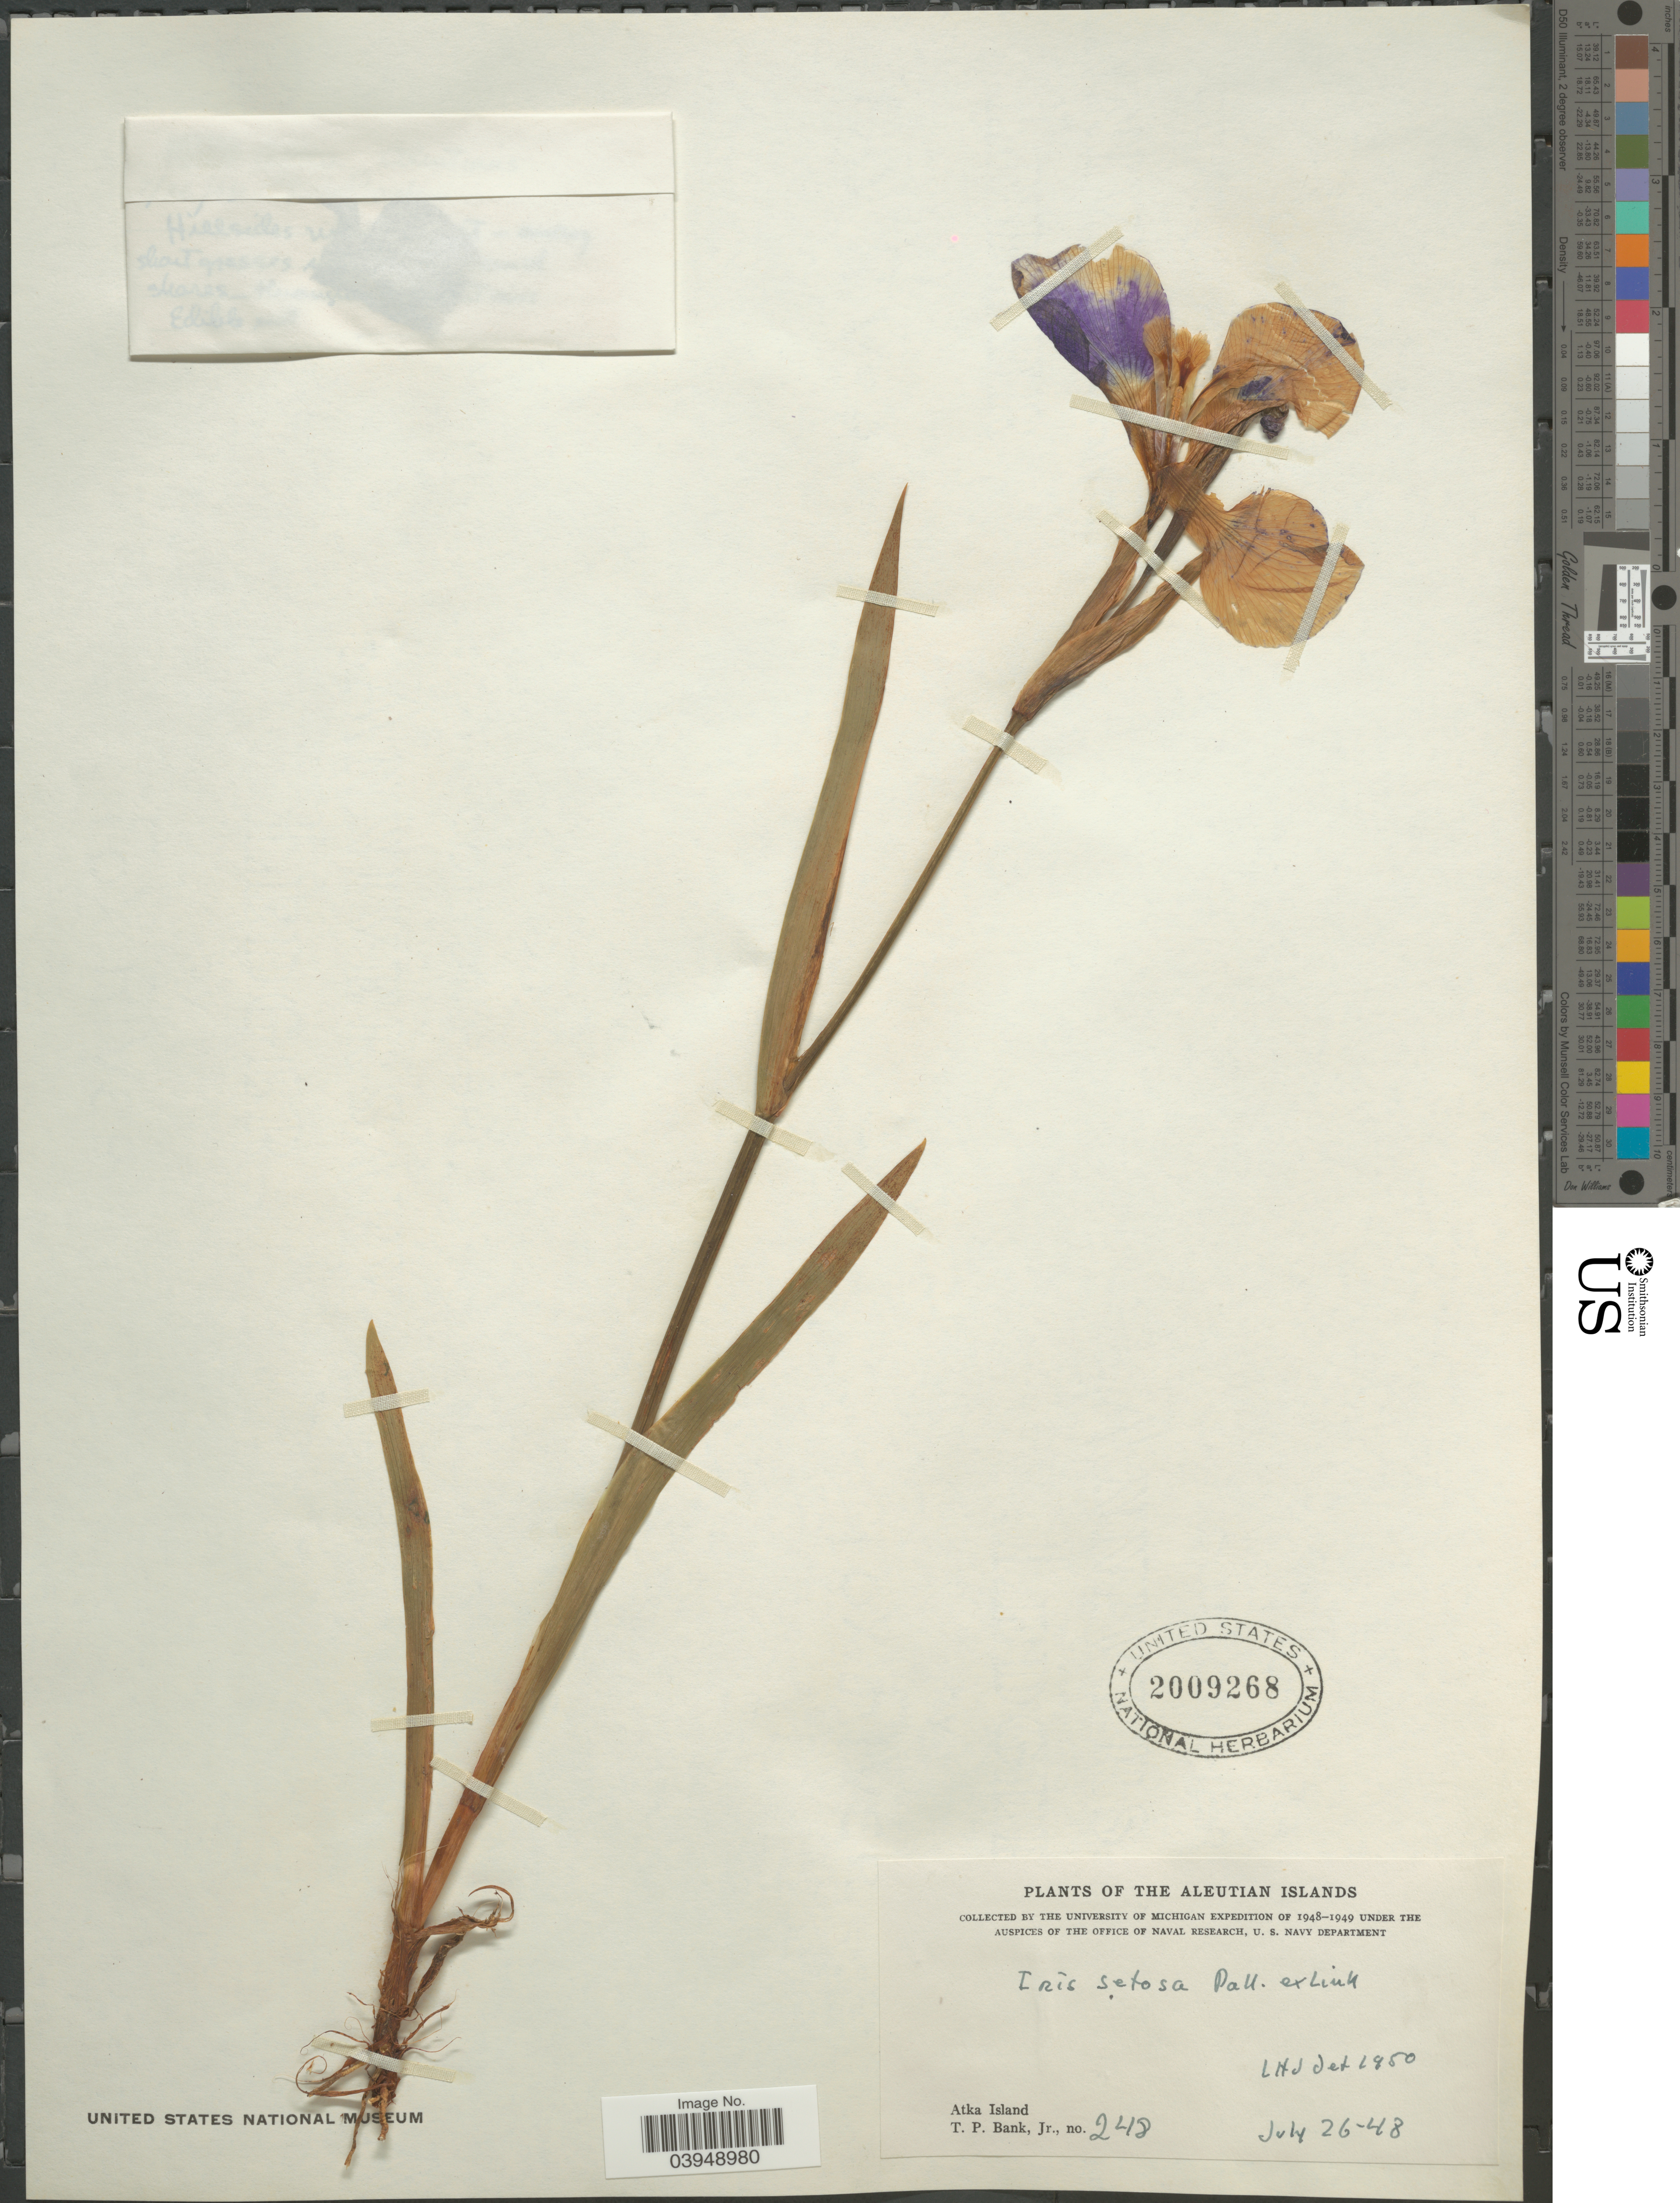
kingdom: Plantae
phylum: Tracheophyta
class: Liliopsida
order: Asparagales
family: Iridaceae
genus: Iris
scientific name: Iris setosa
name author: Pall. ex Link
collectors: T. Bank Jr.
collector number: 248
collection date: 1948-07-26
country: United States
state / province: Alaska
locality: The Aleutian Islands. Atka Island.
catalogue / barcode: US 2009268